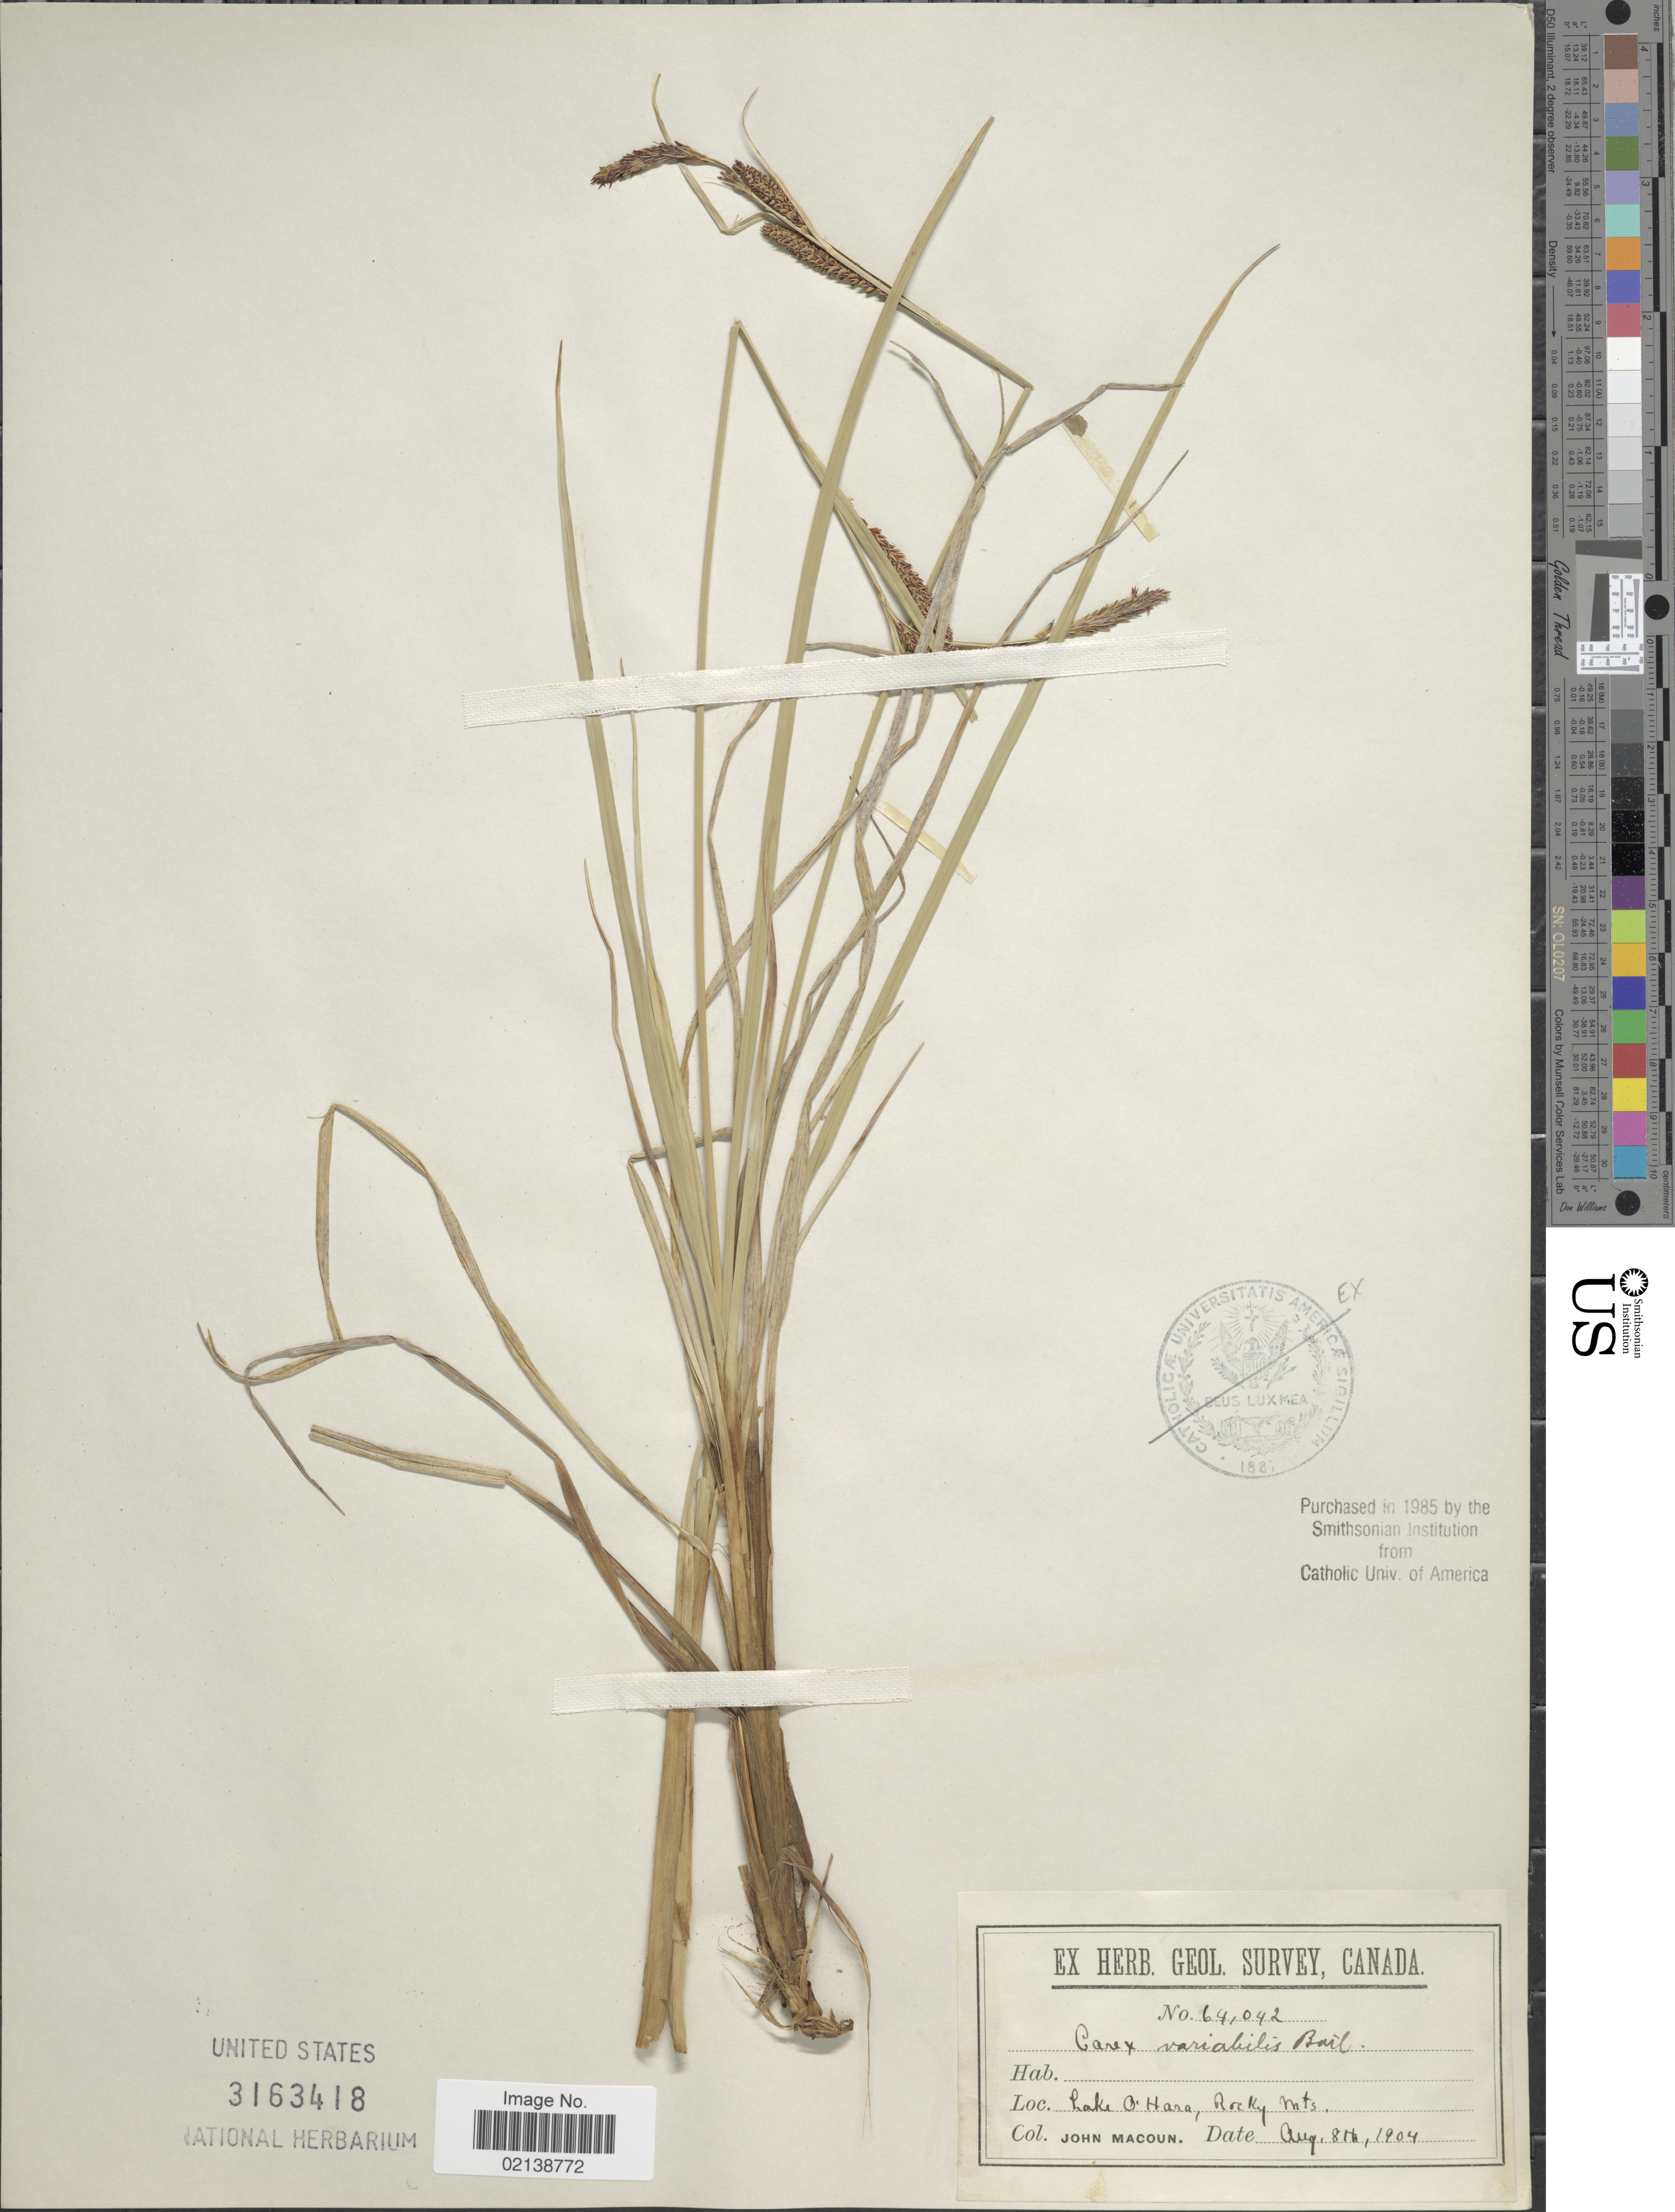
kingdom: Plantae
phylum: Tracheophyta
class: Liliopsida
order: Poales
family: Cyperaceae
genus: Carex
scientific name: Carex aquatilis var. aquatilis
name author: Wahlenb.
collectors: J. Macoun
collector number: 64042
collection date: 1904-08-08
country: Canada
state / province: British Columbia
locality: Lake O' Hara, Rocky Mts.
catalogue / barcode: US 3163418